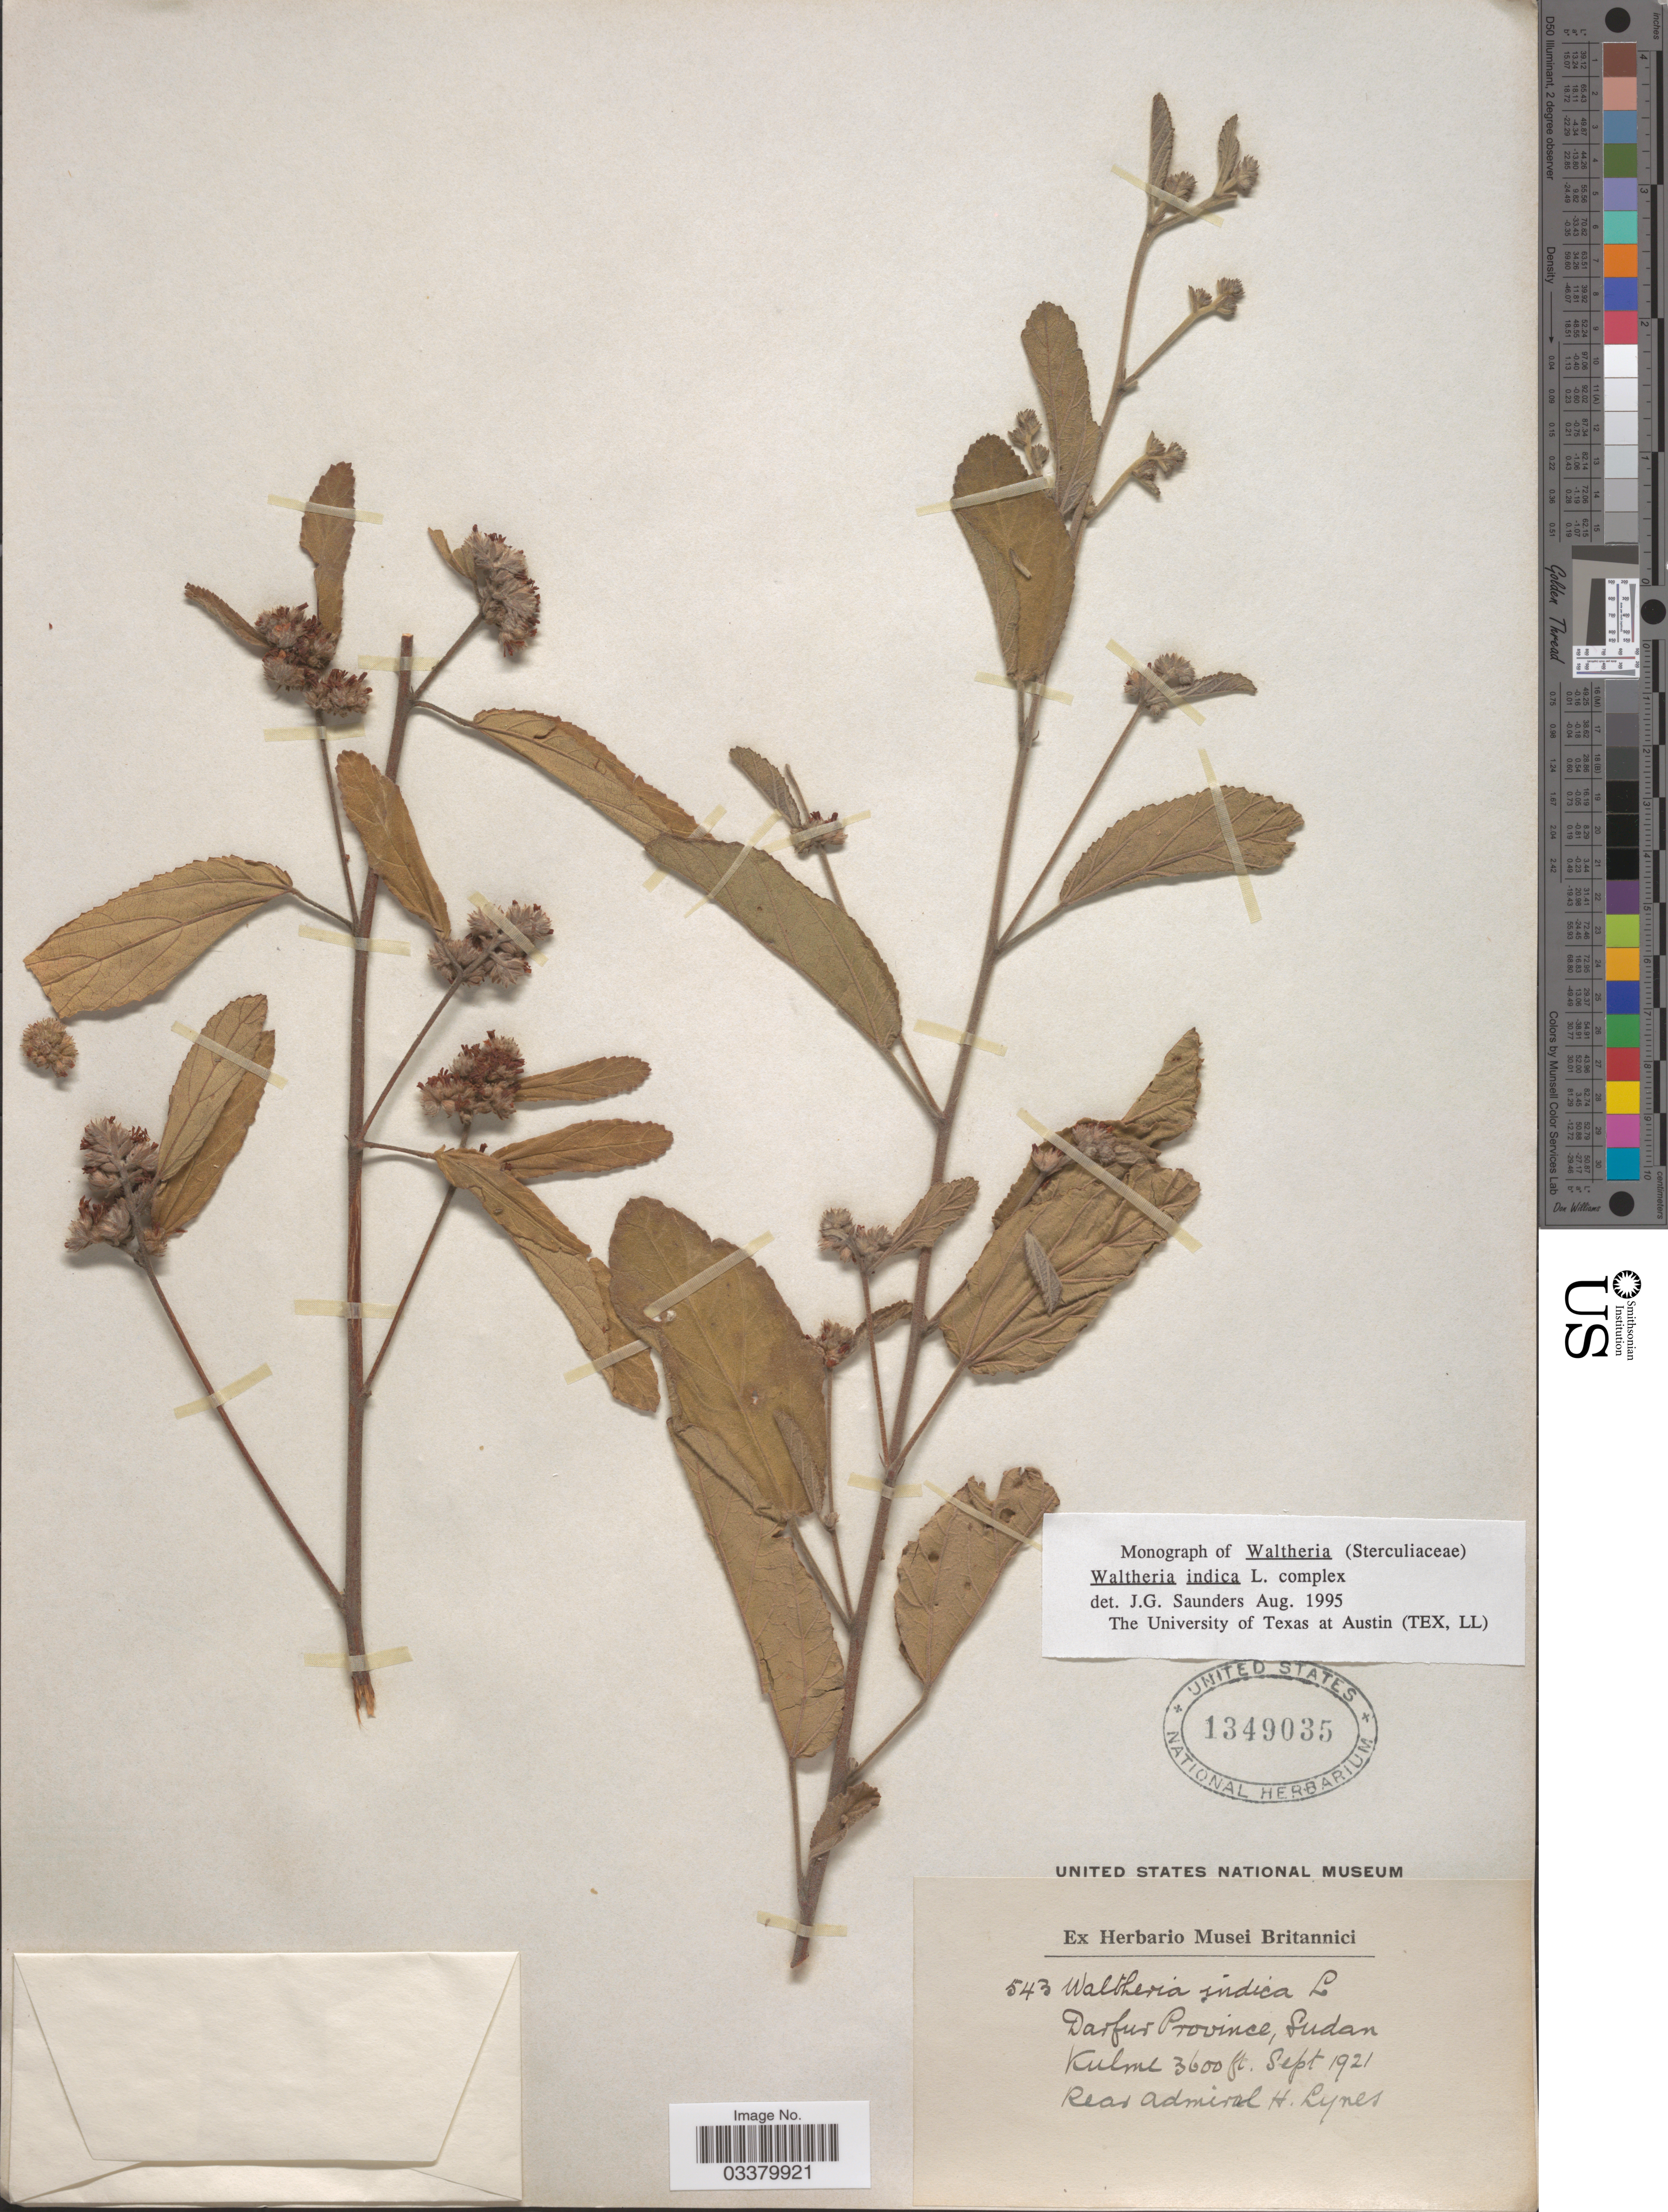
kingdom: Plantae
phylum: Tracheophyta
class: Magnoliopsida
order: Malvales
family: Malvaceae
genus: Waltheria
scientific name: Waltheria indica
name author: L.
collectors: H. Lynes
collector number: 543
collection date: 1921-09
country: Sudan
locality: Darfur Province, Kulme.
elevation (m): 1097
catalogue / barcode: US 1349035